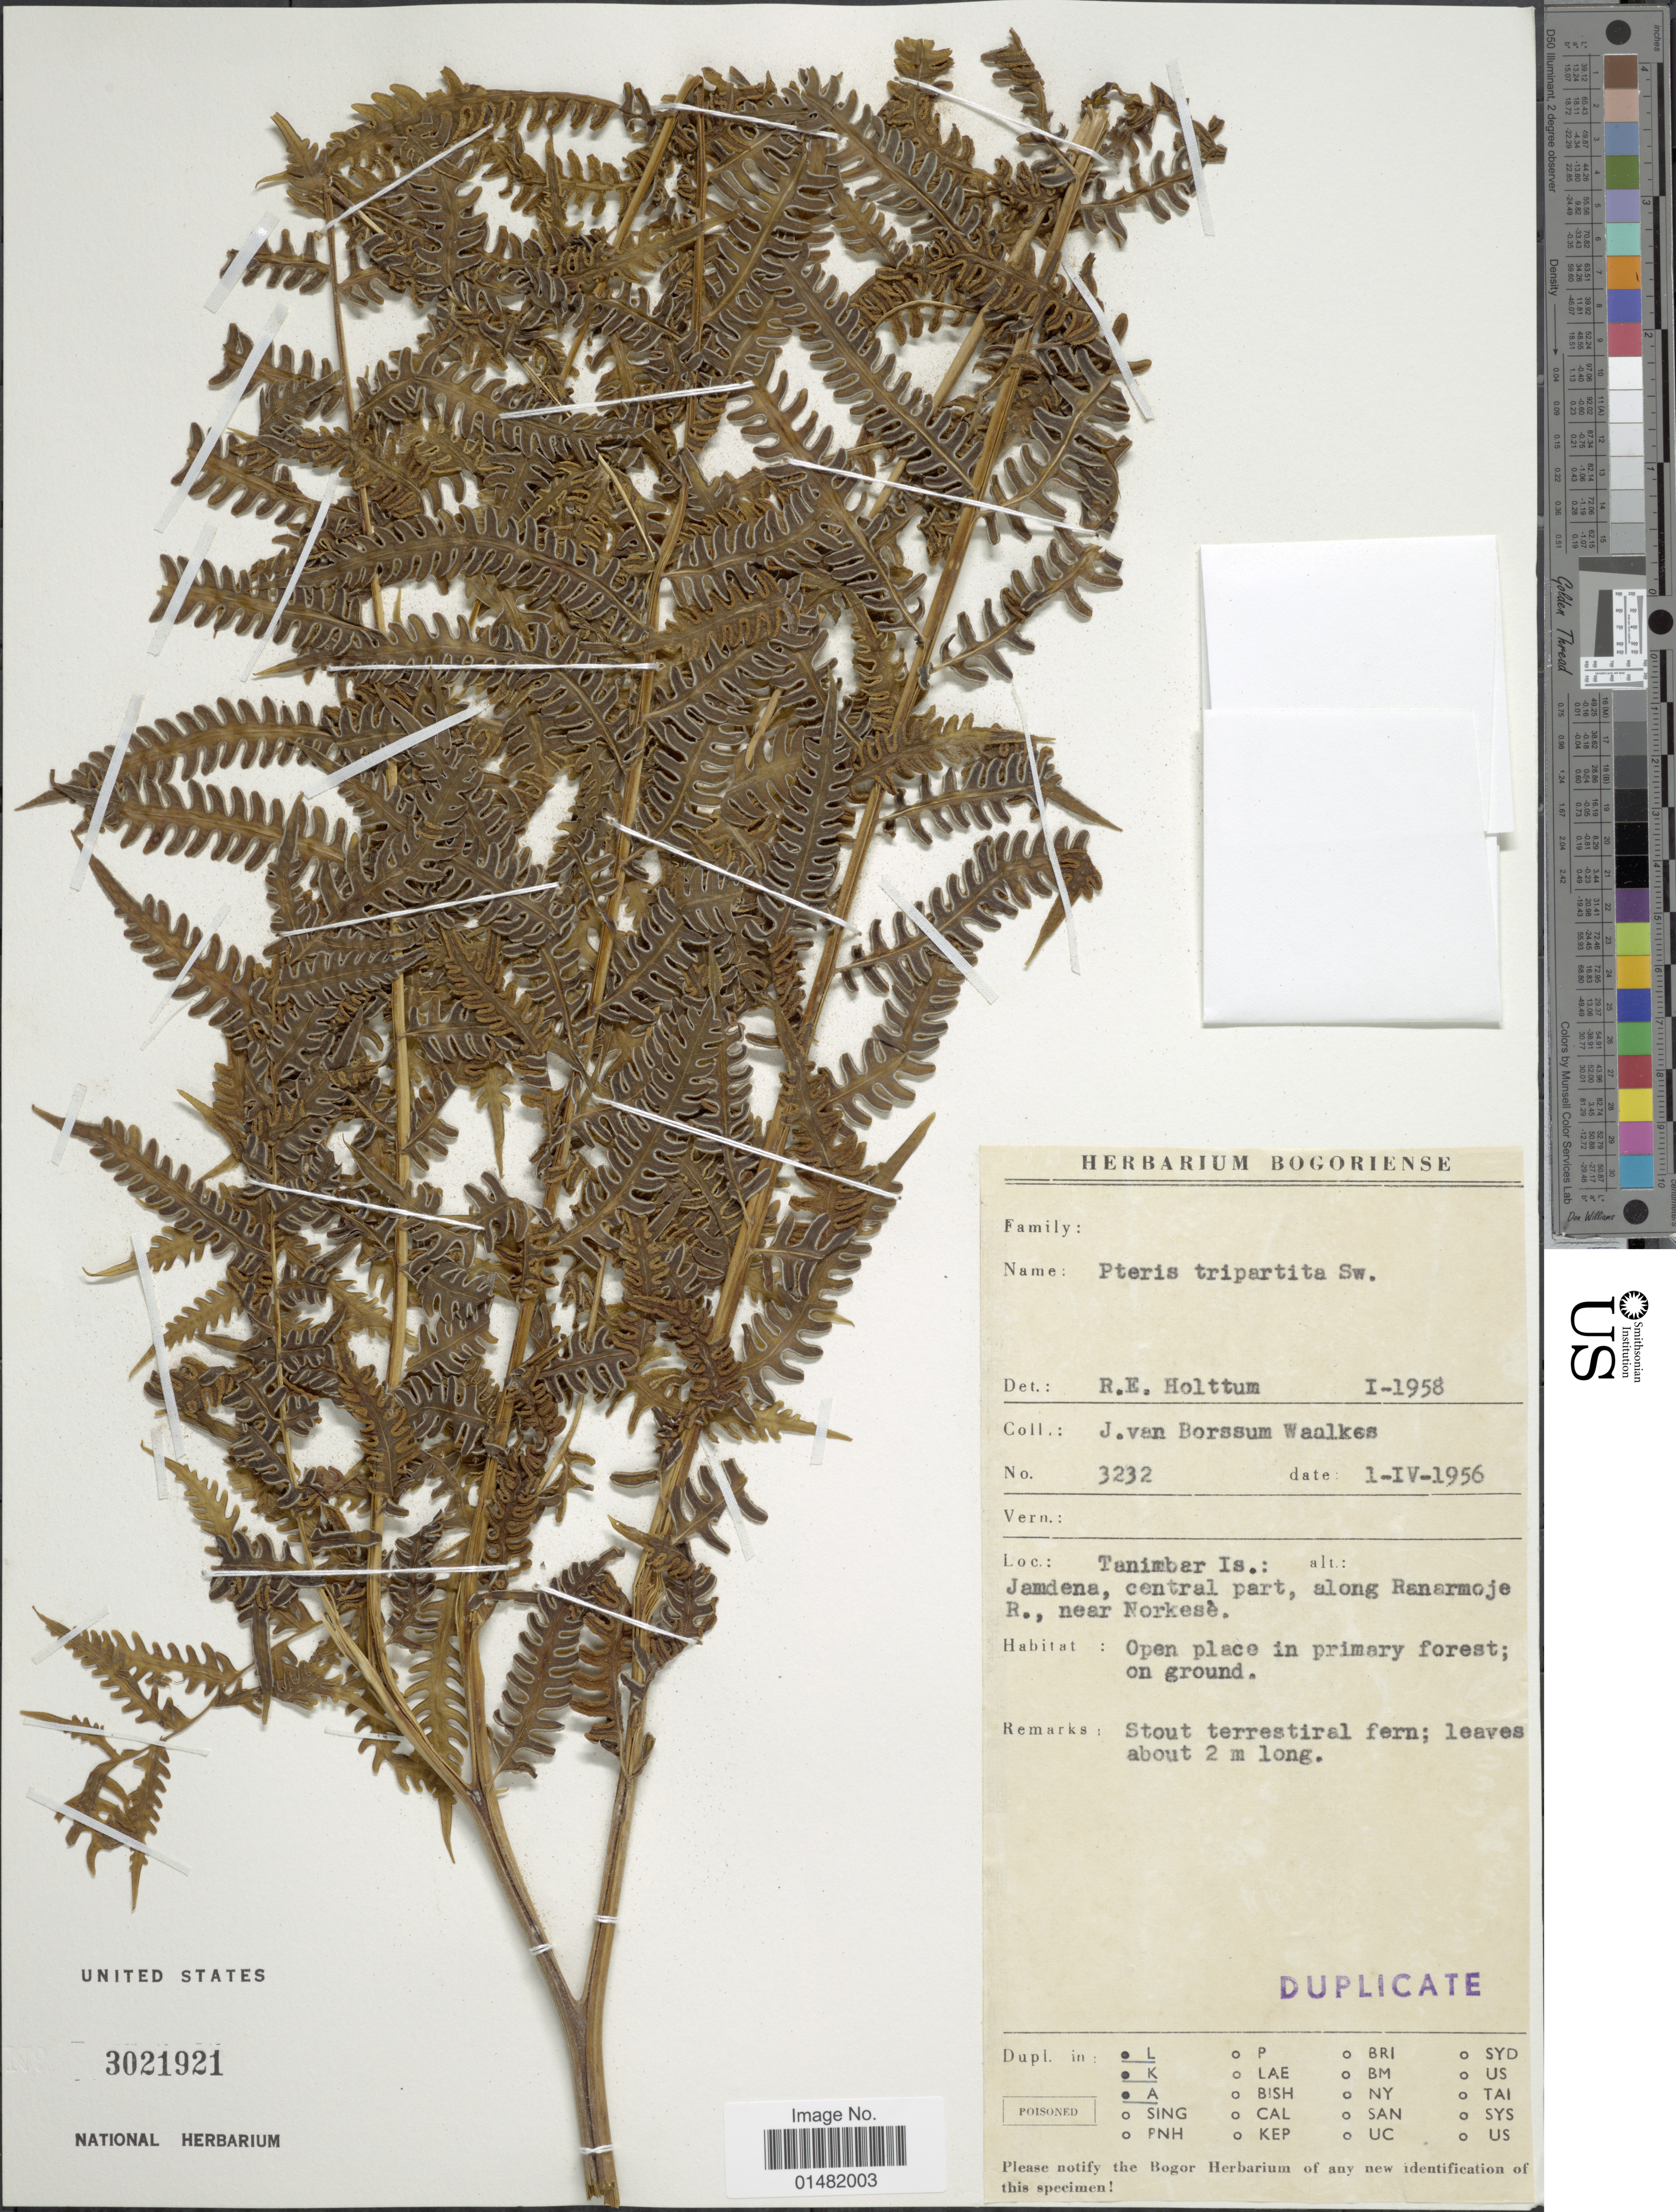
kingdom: Plantae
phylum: Tracheophyta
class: Polypodiopsida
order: Polypodiales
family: Pteridaceae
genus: Pteris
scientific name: Pteris tripartita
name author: Sw.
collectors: J. Borssum Waalkes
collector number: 3232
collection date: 1956-04-01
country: Indonesia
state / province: Maluku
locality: Tanimbar Is.: Jamdena, central part, along Ranarmoje R., near Norkesé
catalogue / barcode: US 3021921